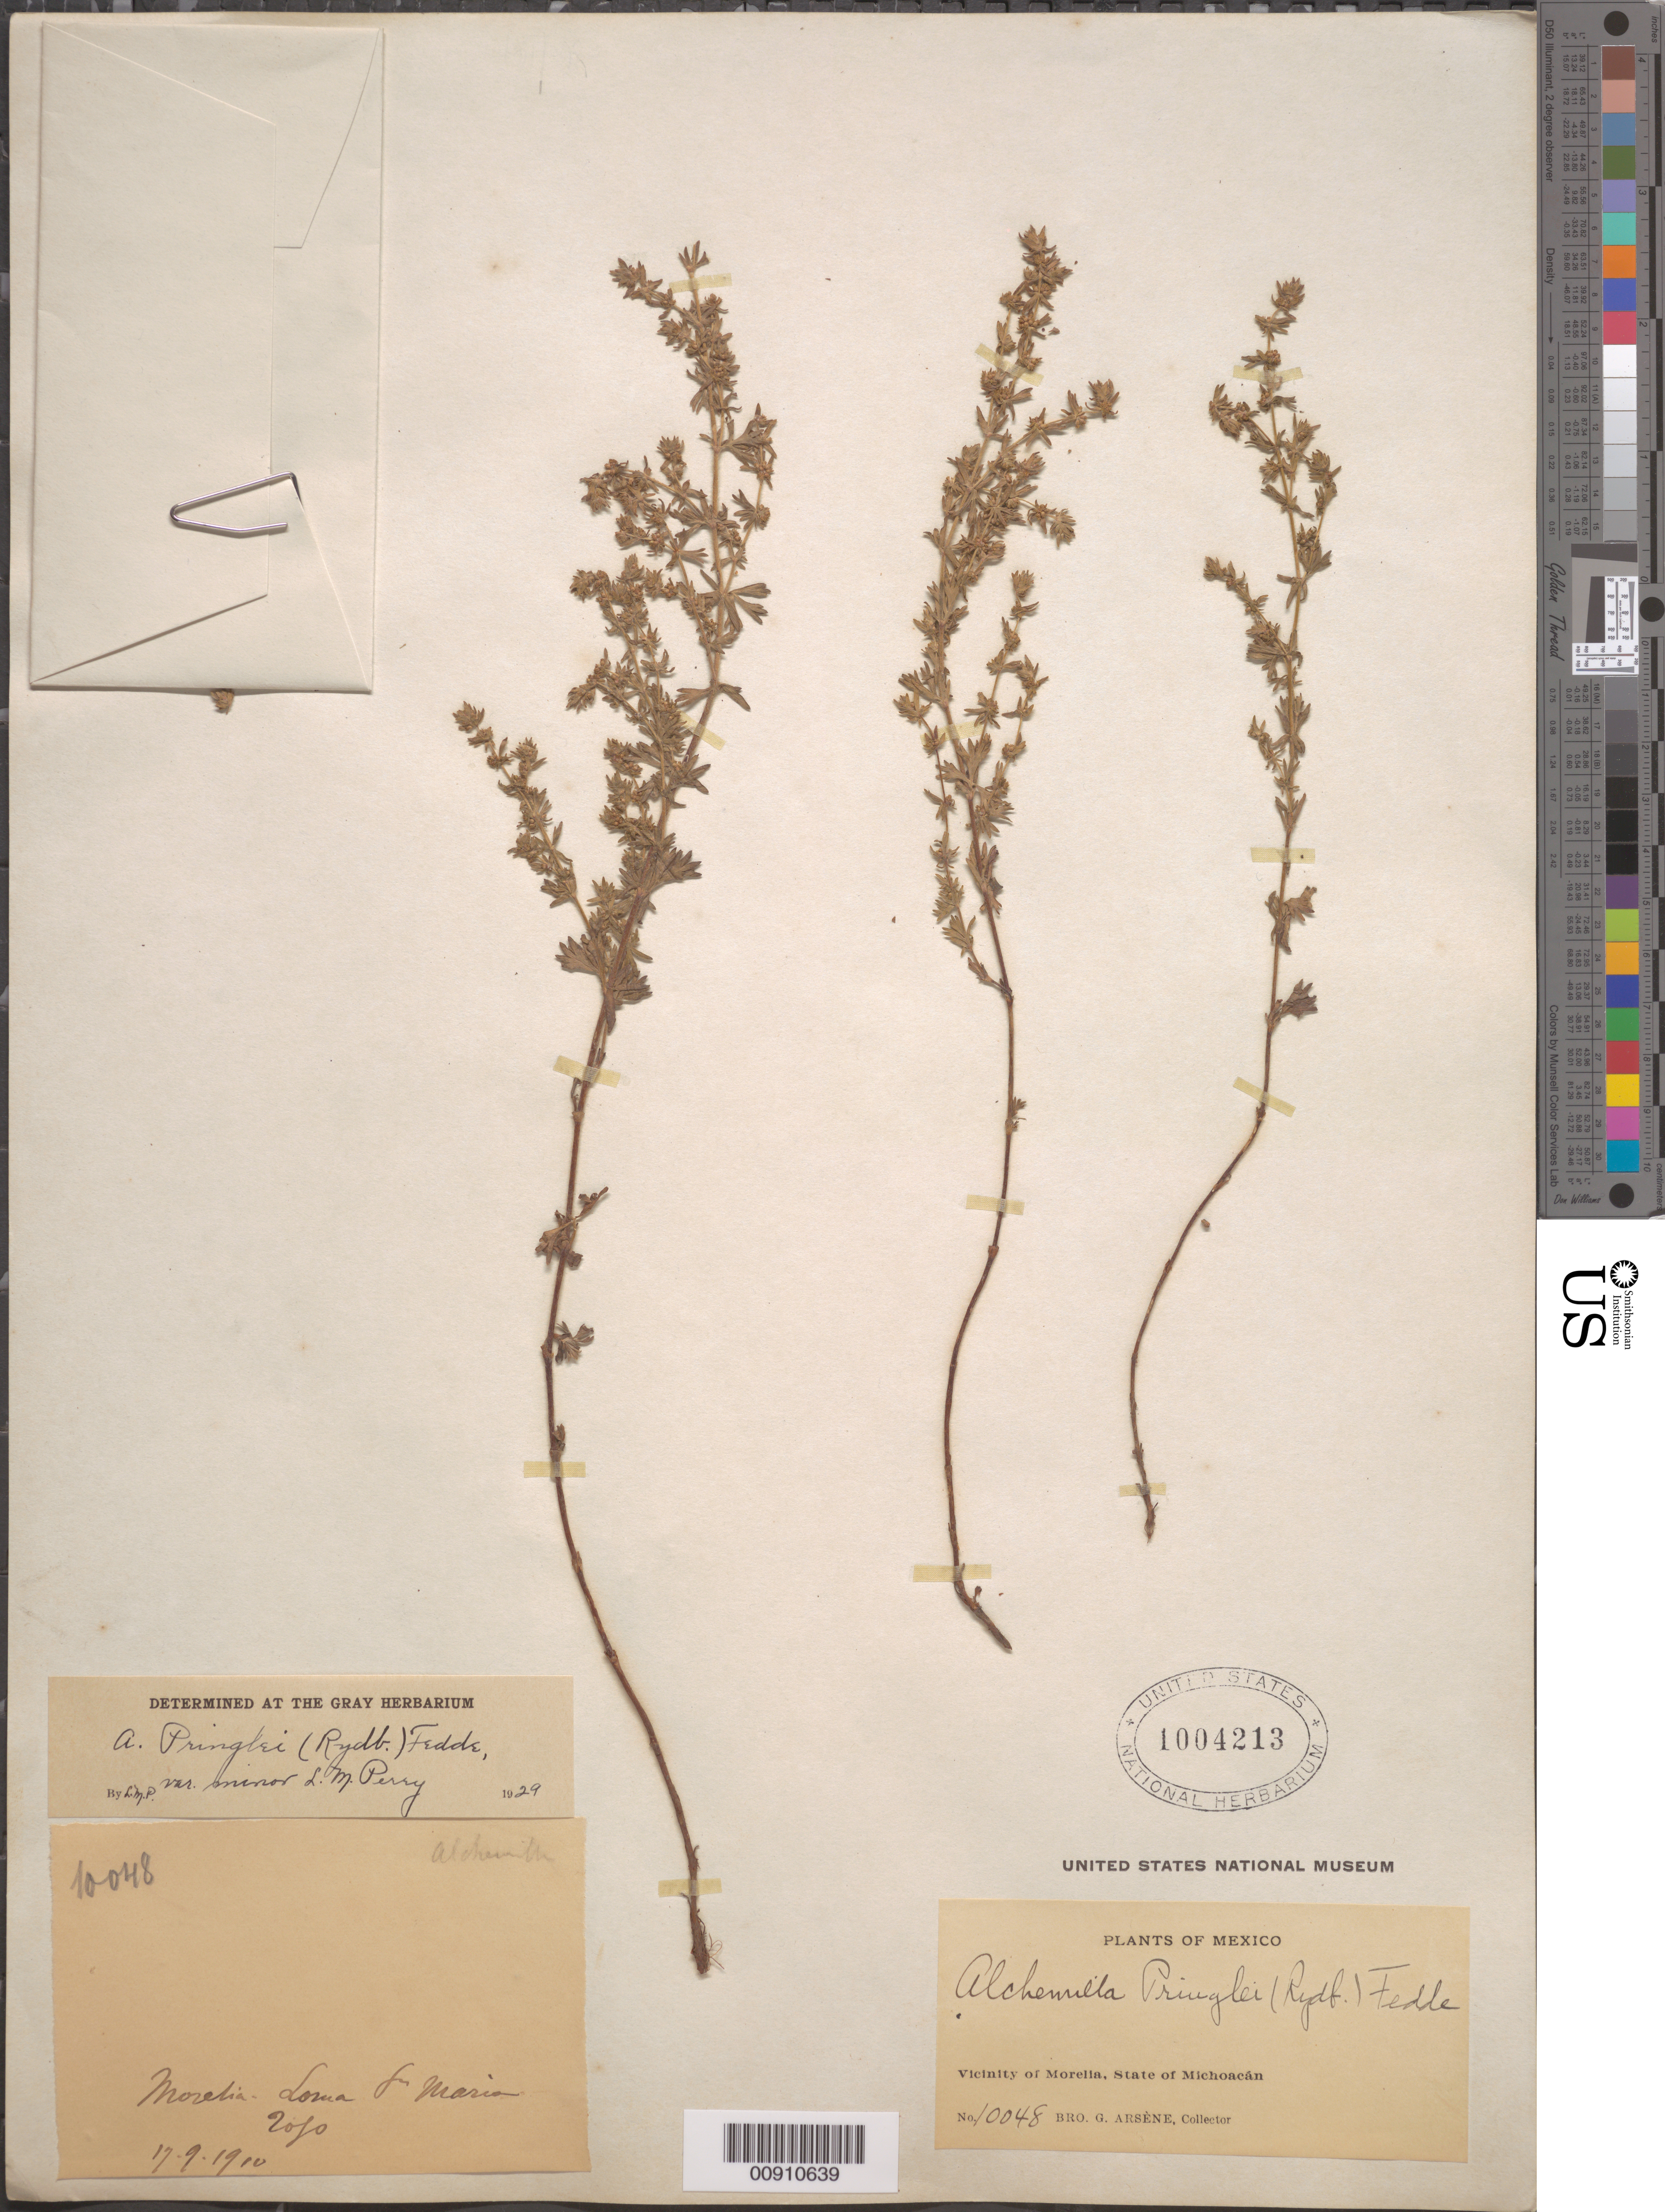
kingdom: Plantae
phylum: Tracheophyta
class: Magnoliopsida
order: Rosales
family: Rosaceae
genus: Lachemilla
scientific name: Lachemilla sibbaldiifolia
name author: (Kunth) Rydb.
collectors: Bro. G. Arsène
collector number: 10048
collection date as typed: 17 Sep 1910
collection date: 1910-09-17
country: Mexico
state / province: Michoacán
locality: Morelia - Loma S. Maria.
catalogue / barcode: US 1004213